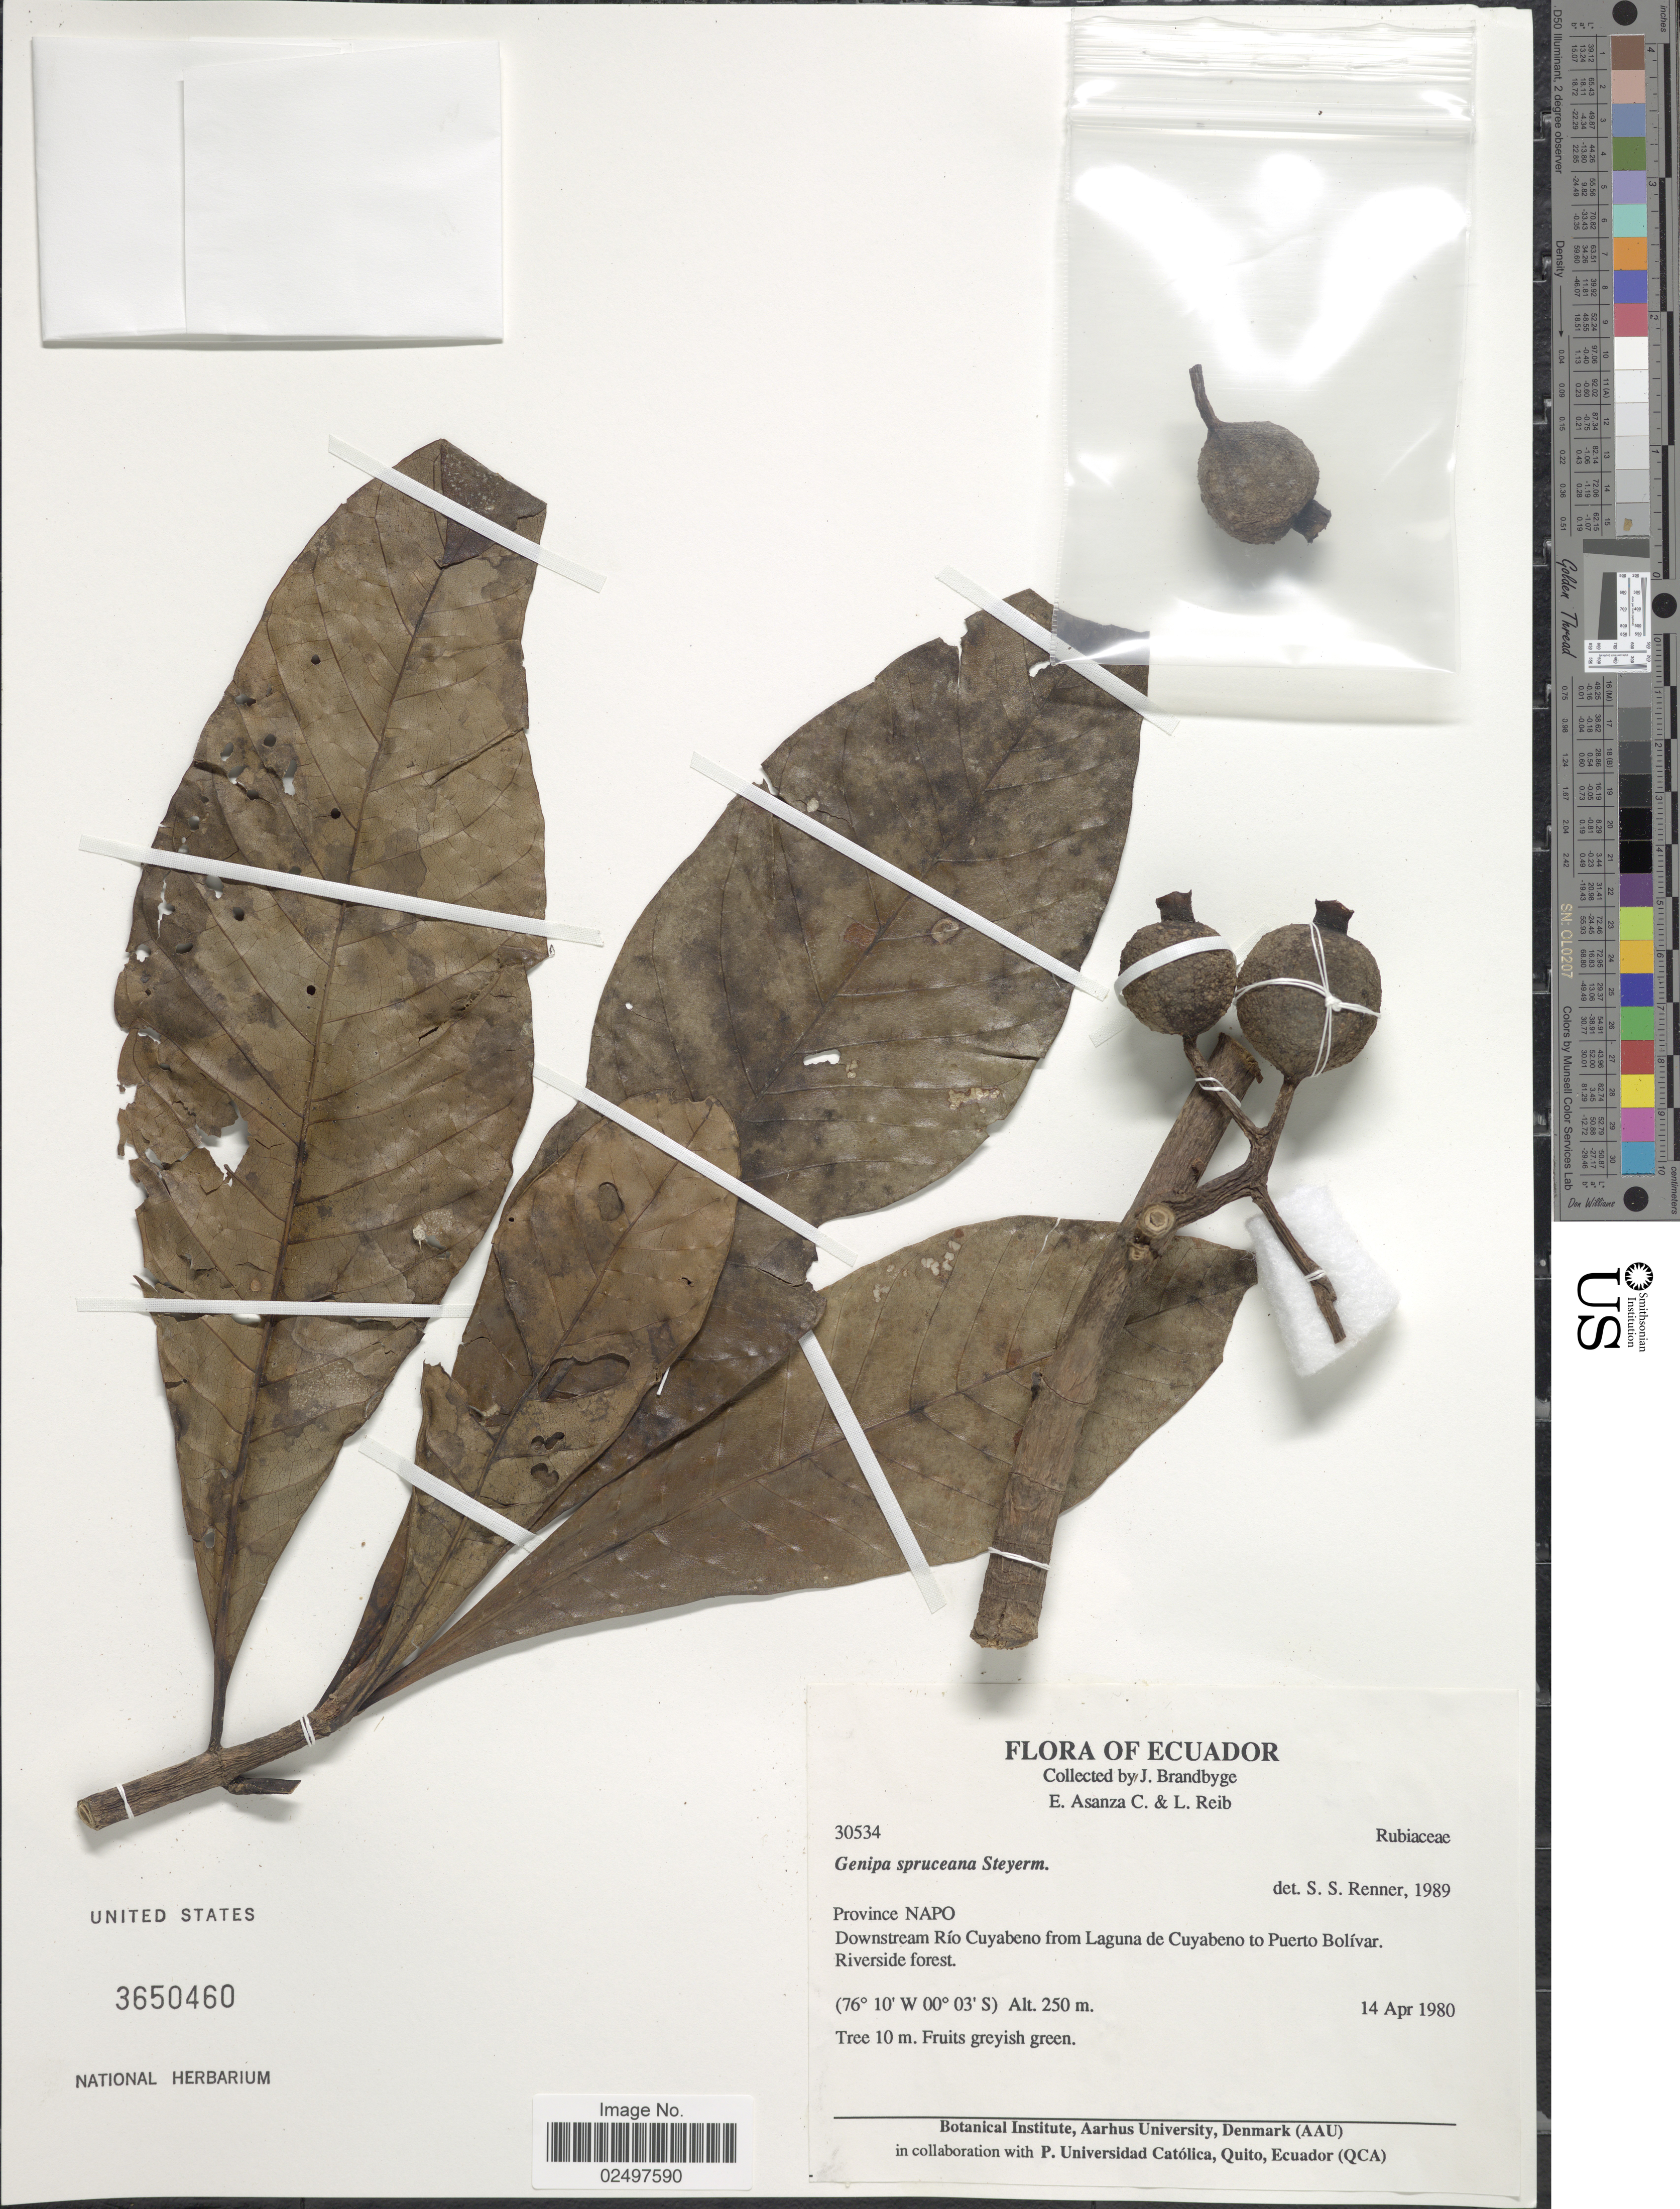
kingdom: Plantae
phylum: Tracheophyta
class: Magnoliopsida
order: Gentianales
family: Rubiaceae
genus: Genipa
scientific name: Genipa spruceana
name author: Steyerm.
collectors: J. Brandbyge, E. Asanza C. & L. Reib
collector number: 30534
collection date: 1980-04-14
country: Ecuador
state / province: Napo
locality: Province Napo. Downstream Rio Cuyabeno from Laguna Cuyabeno to Puerto Bolivar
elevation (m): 250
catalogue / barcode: US 3650460